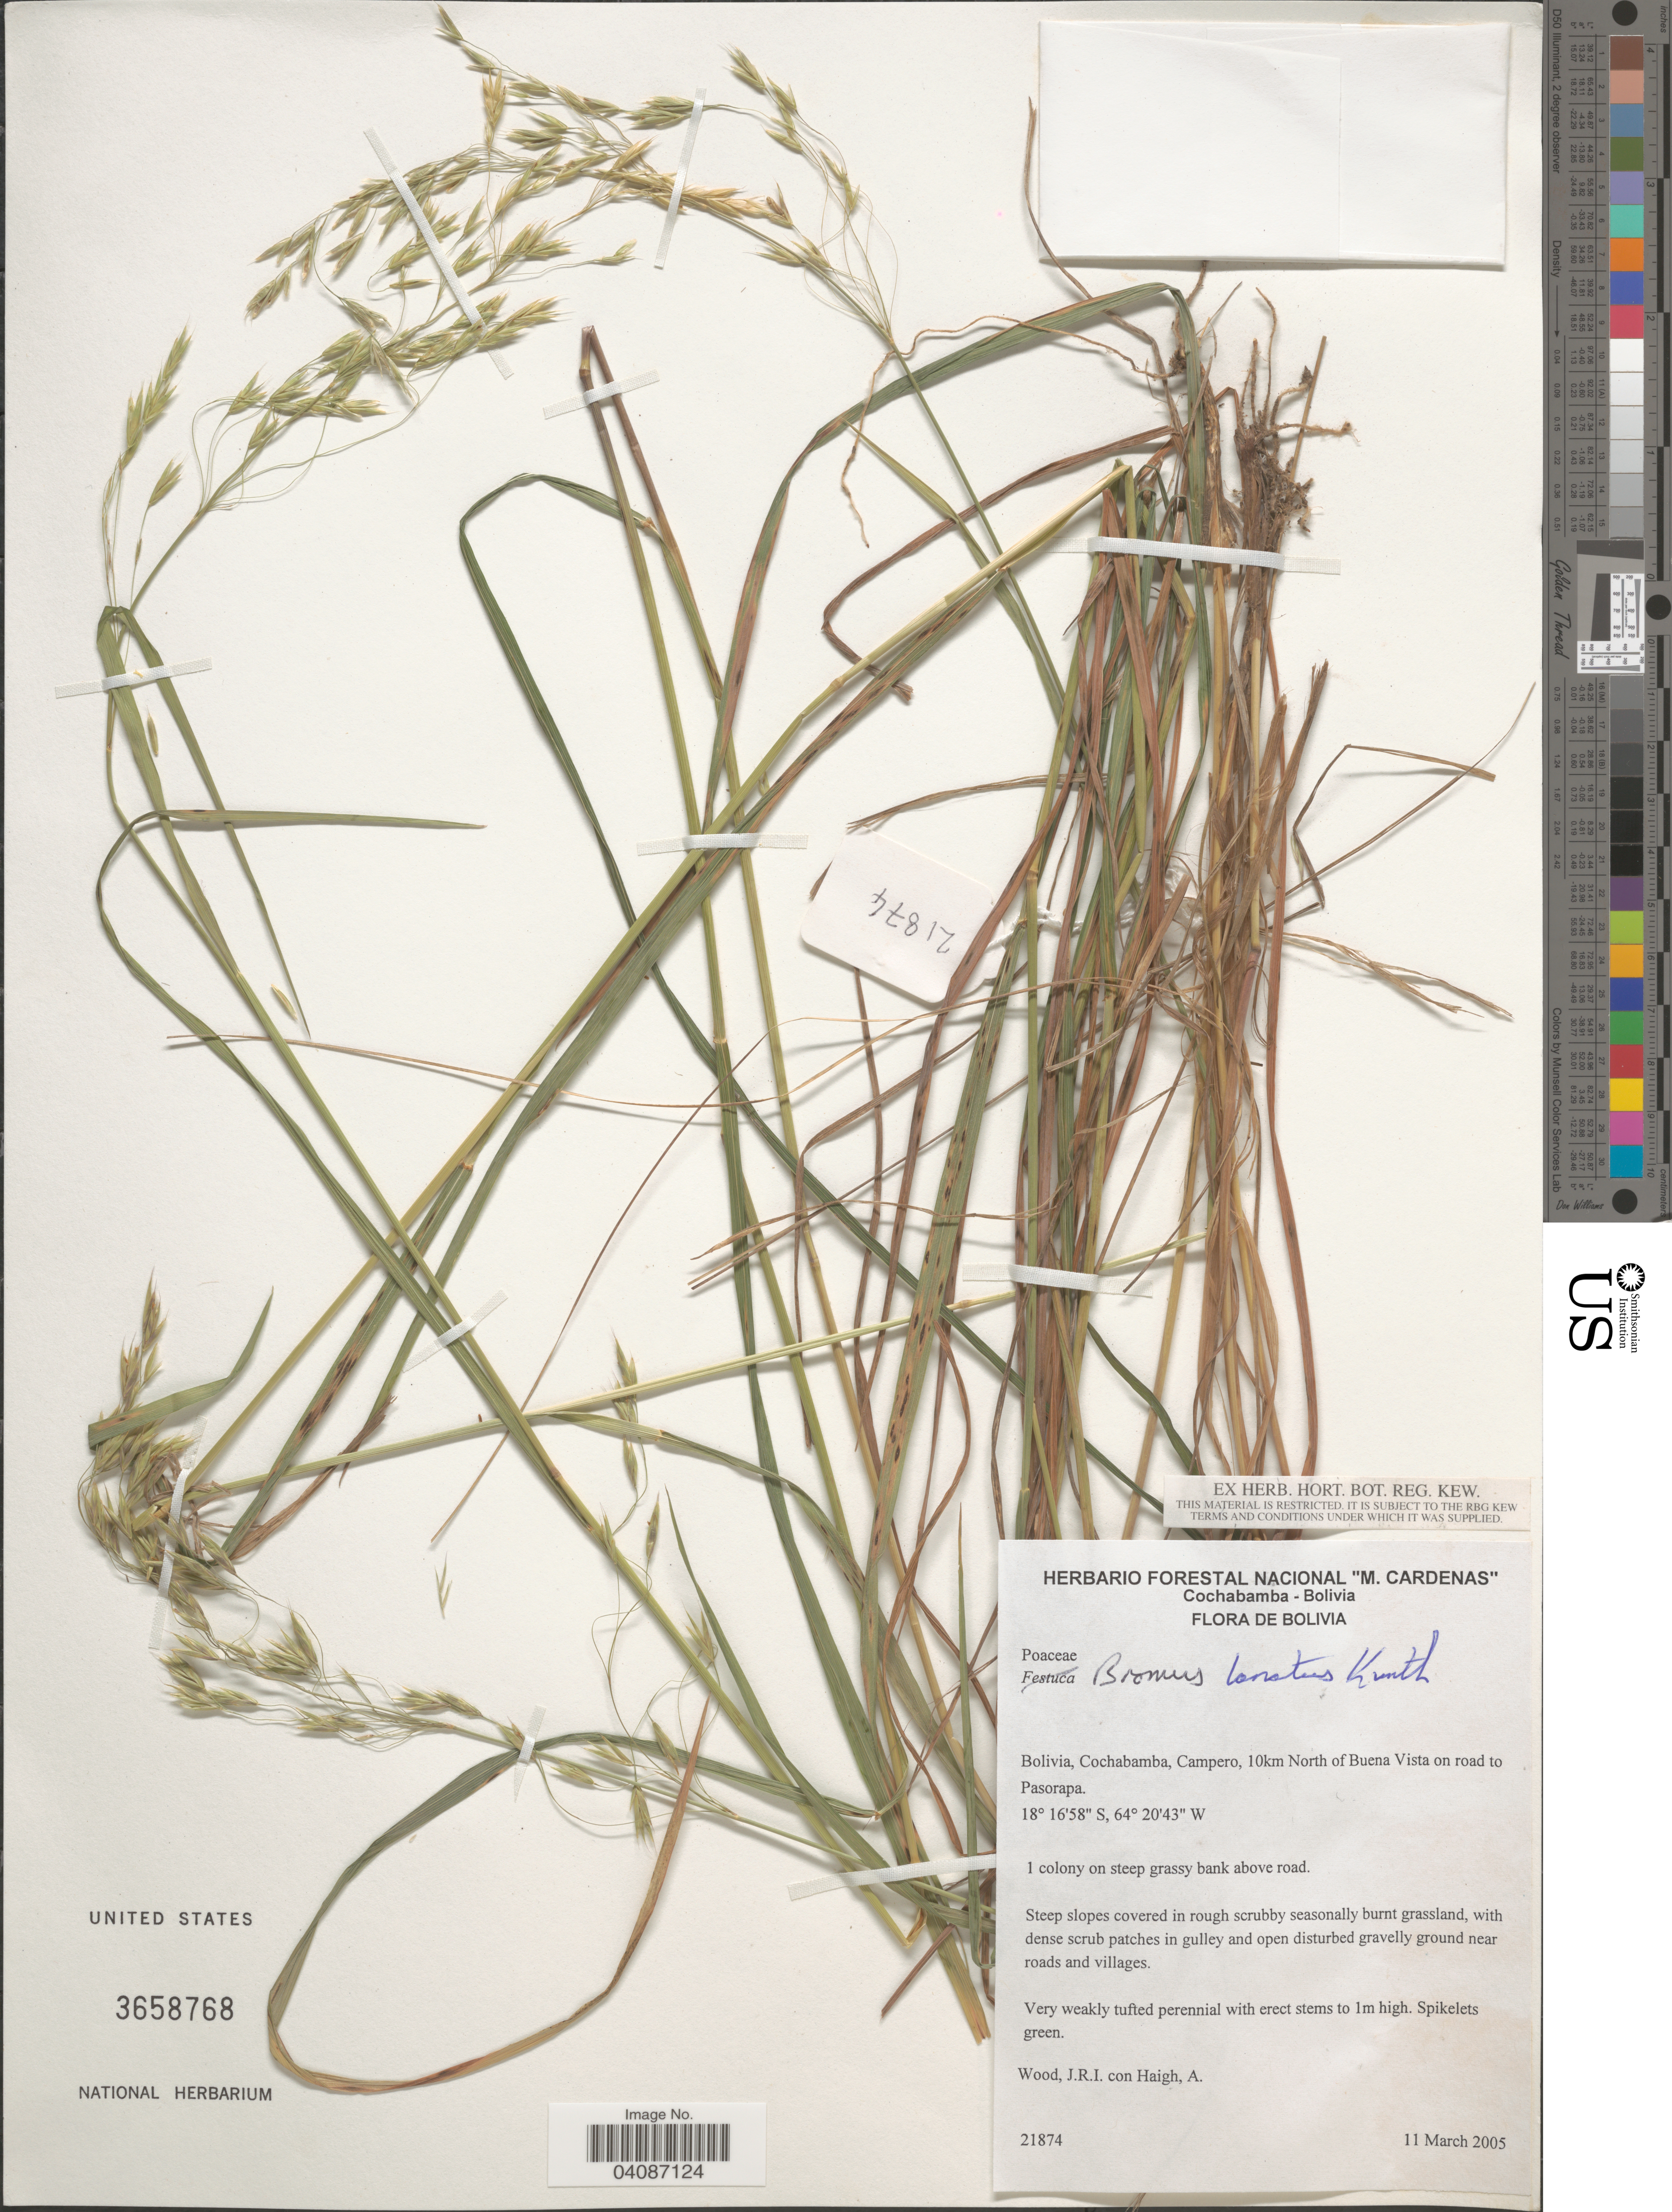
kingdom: Plantae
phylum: Tracheophyta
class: Liliopsida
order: Poales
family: Poaceae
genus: Bromus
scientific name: Bromus lanatus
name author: Kunth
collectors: J. R. I. Wood & A. Haigh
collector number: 21874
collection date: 2005-03-11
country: Bolivia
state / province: Cochabamba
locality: Campero, 10km North of Buena Vista on road to Pasorapa.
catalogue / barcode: US 3658768